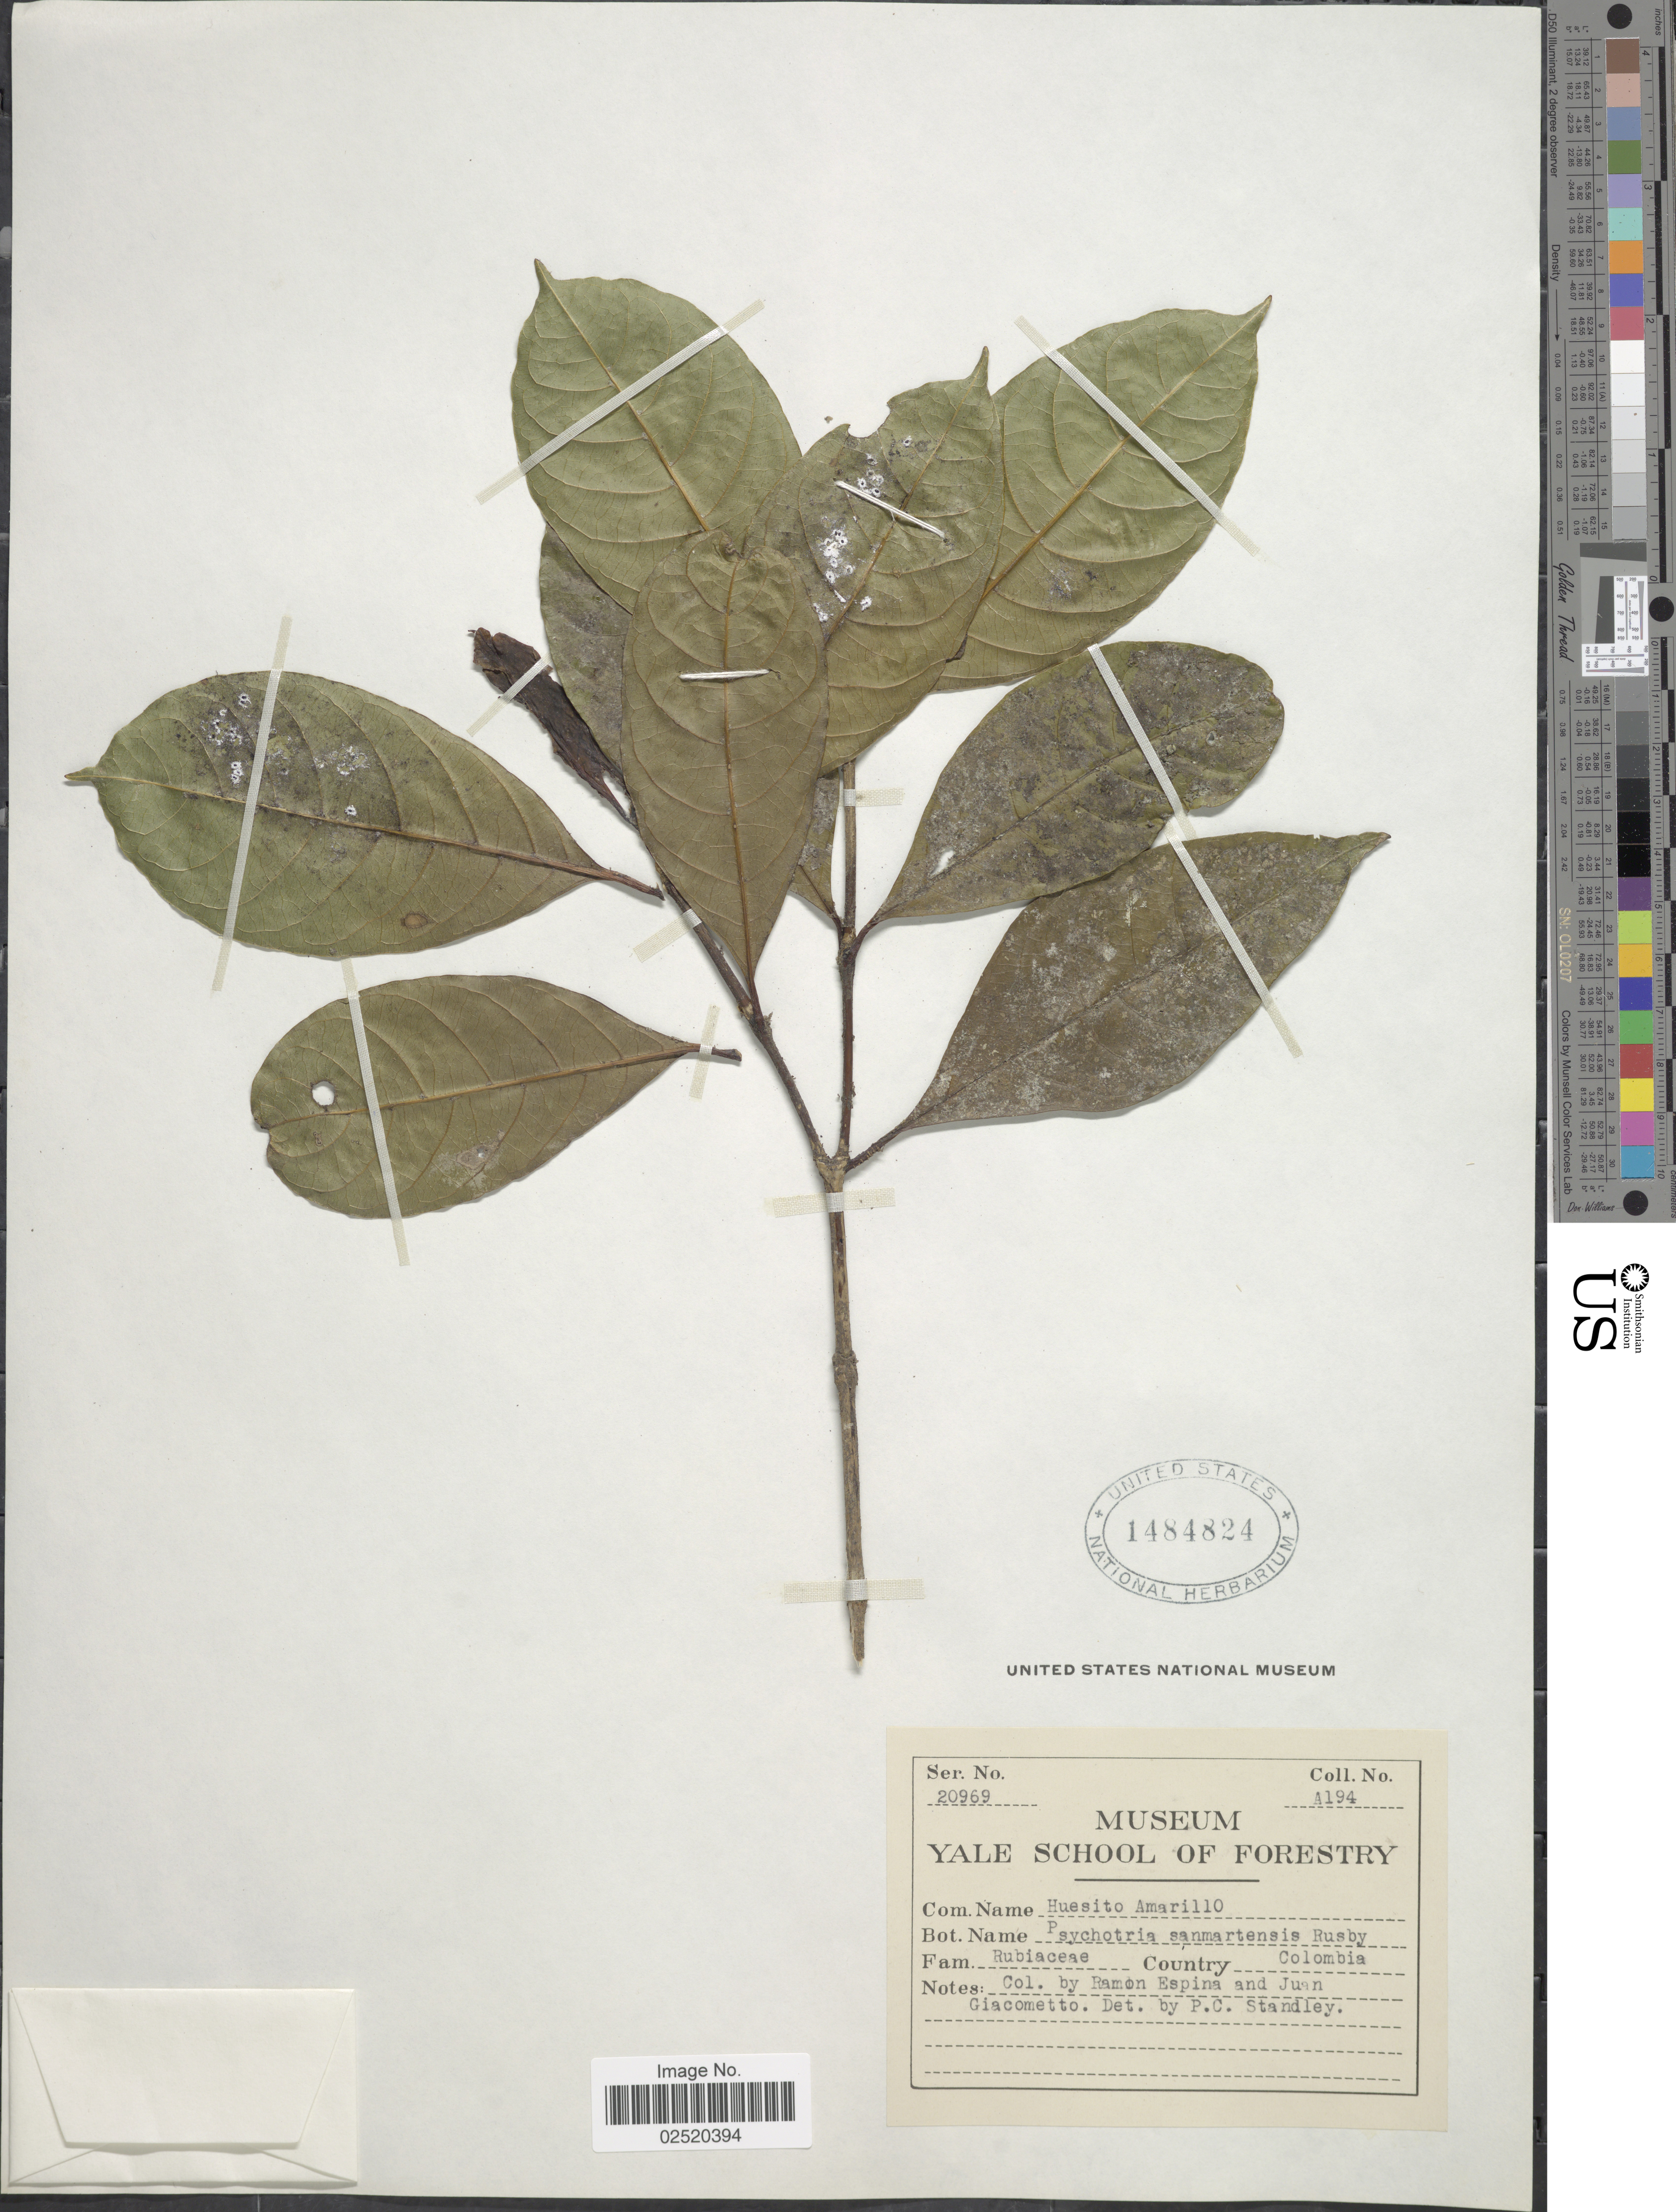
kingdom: Plantae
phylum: Tracheophyta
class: Magnoliopsida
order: Gentianales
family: Rubiaceae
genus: Psychotria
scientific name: Psychotria sanmartensis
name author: Rusby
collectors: R. Espina & J. Giacometto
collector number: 20969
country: Colombia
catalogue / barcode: US 1484824